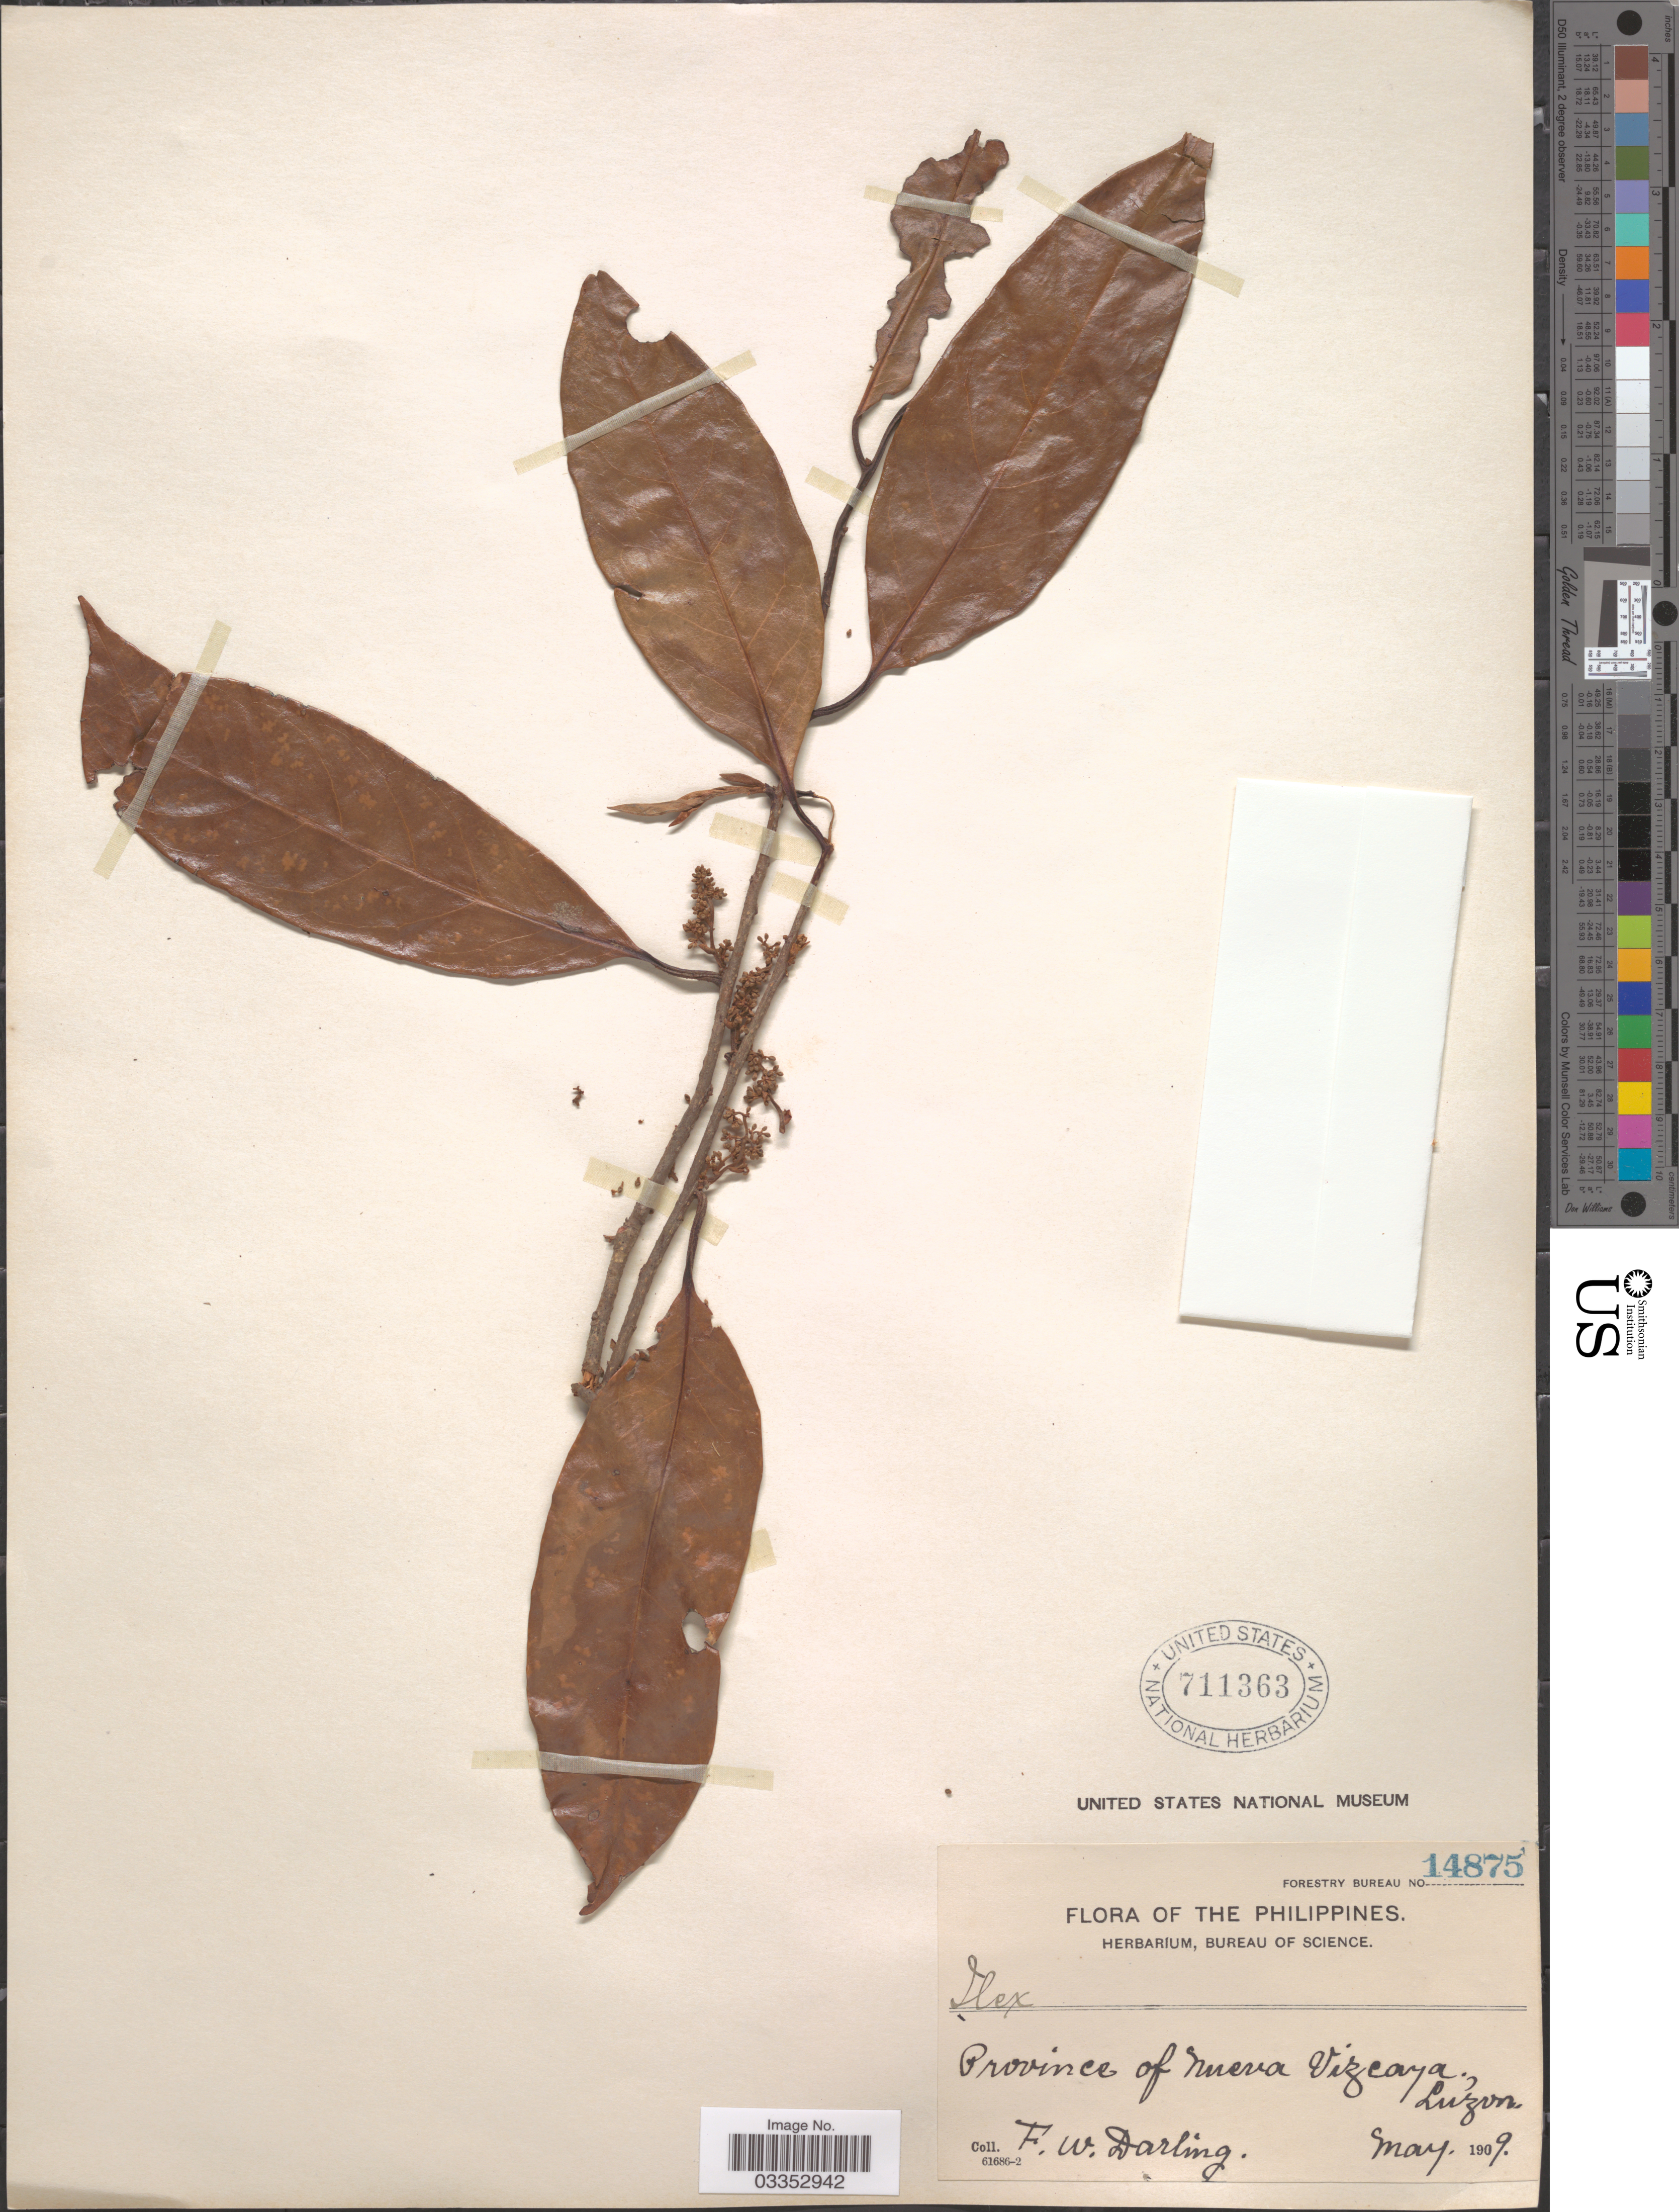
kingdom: Plantae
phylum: Tracheophyta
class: Magnoliopsida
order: Aquifoliales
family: Aquifoliaceae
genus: Ilex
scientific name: Ilex sp.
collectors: F. Darling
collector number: Forestry Bureau 14875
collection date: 1909-05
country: Philippines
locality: Province of Nueva Vizcaya, Luzon.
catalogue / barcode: US 711363